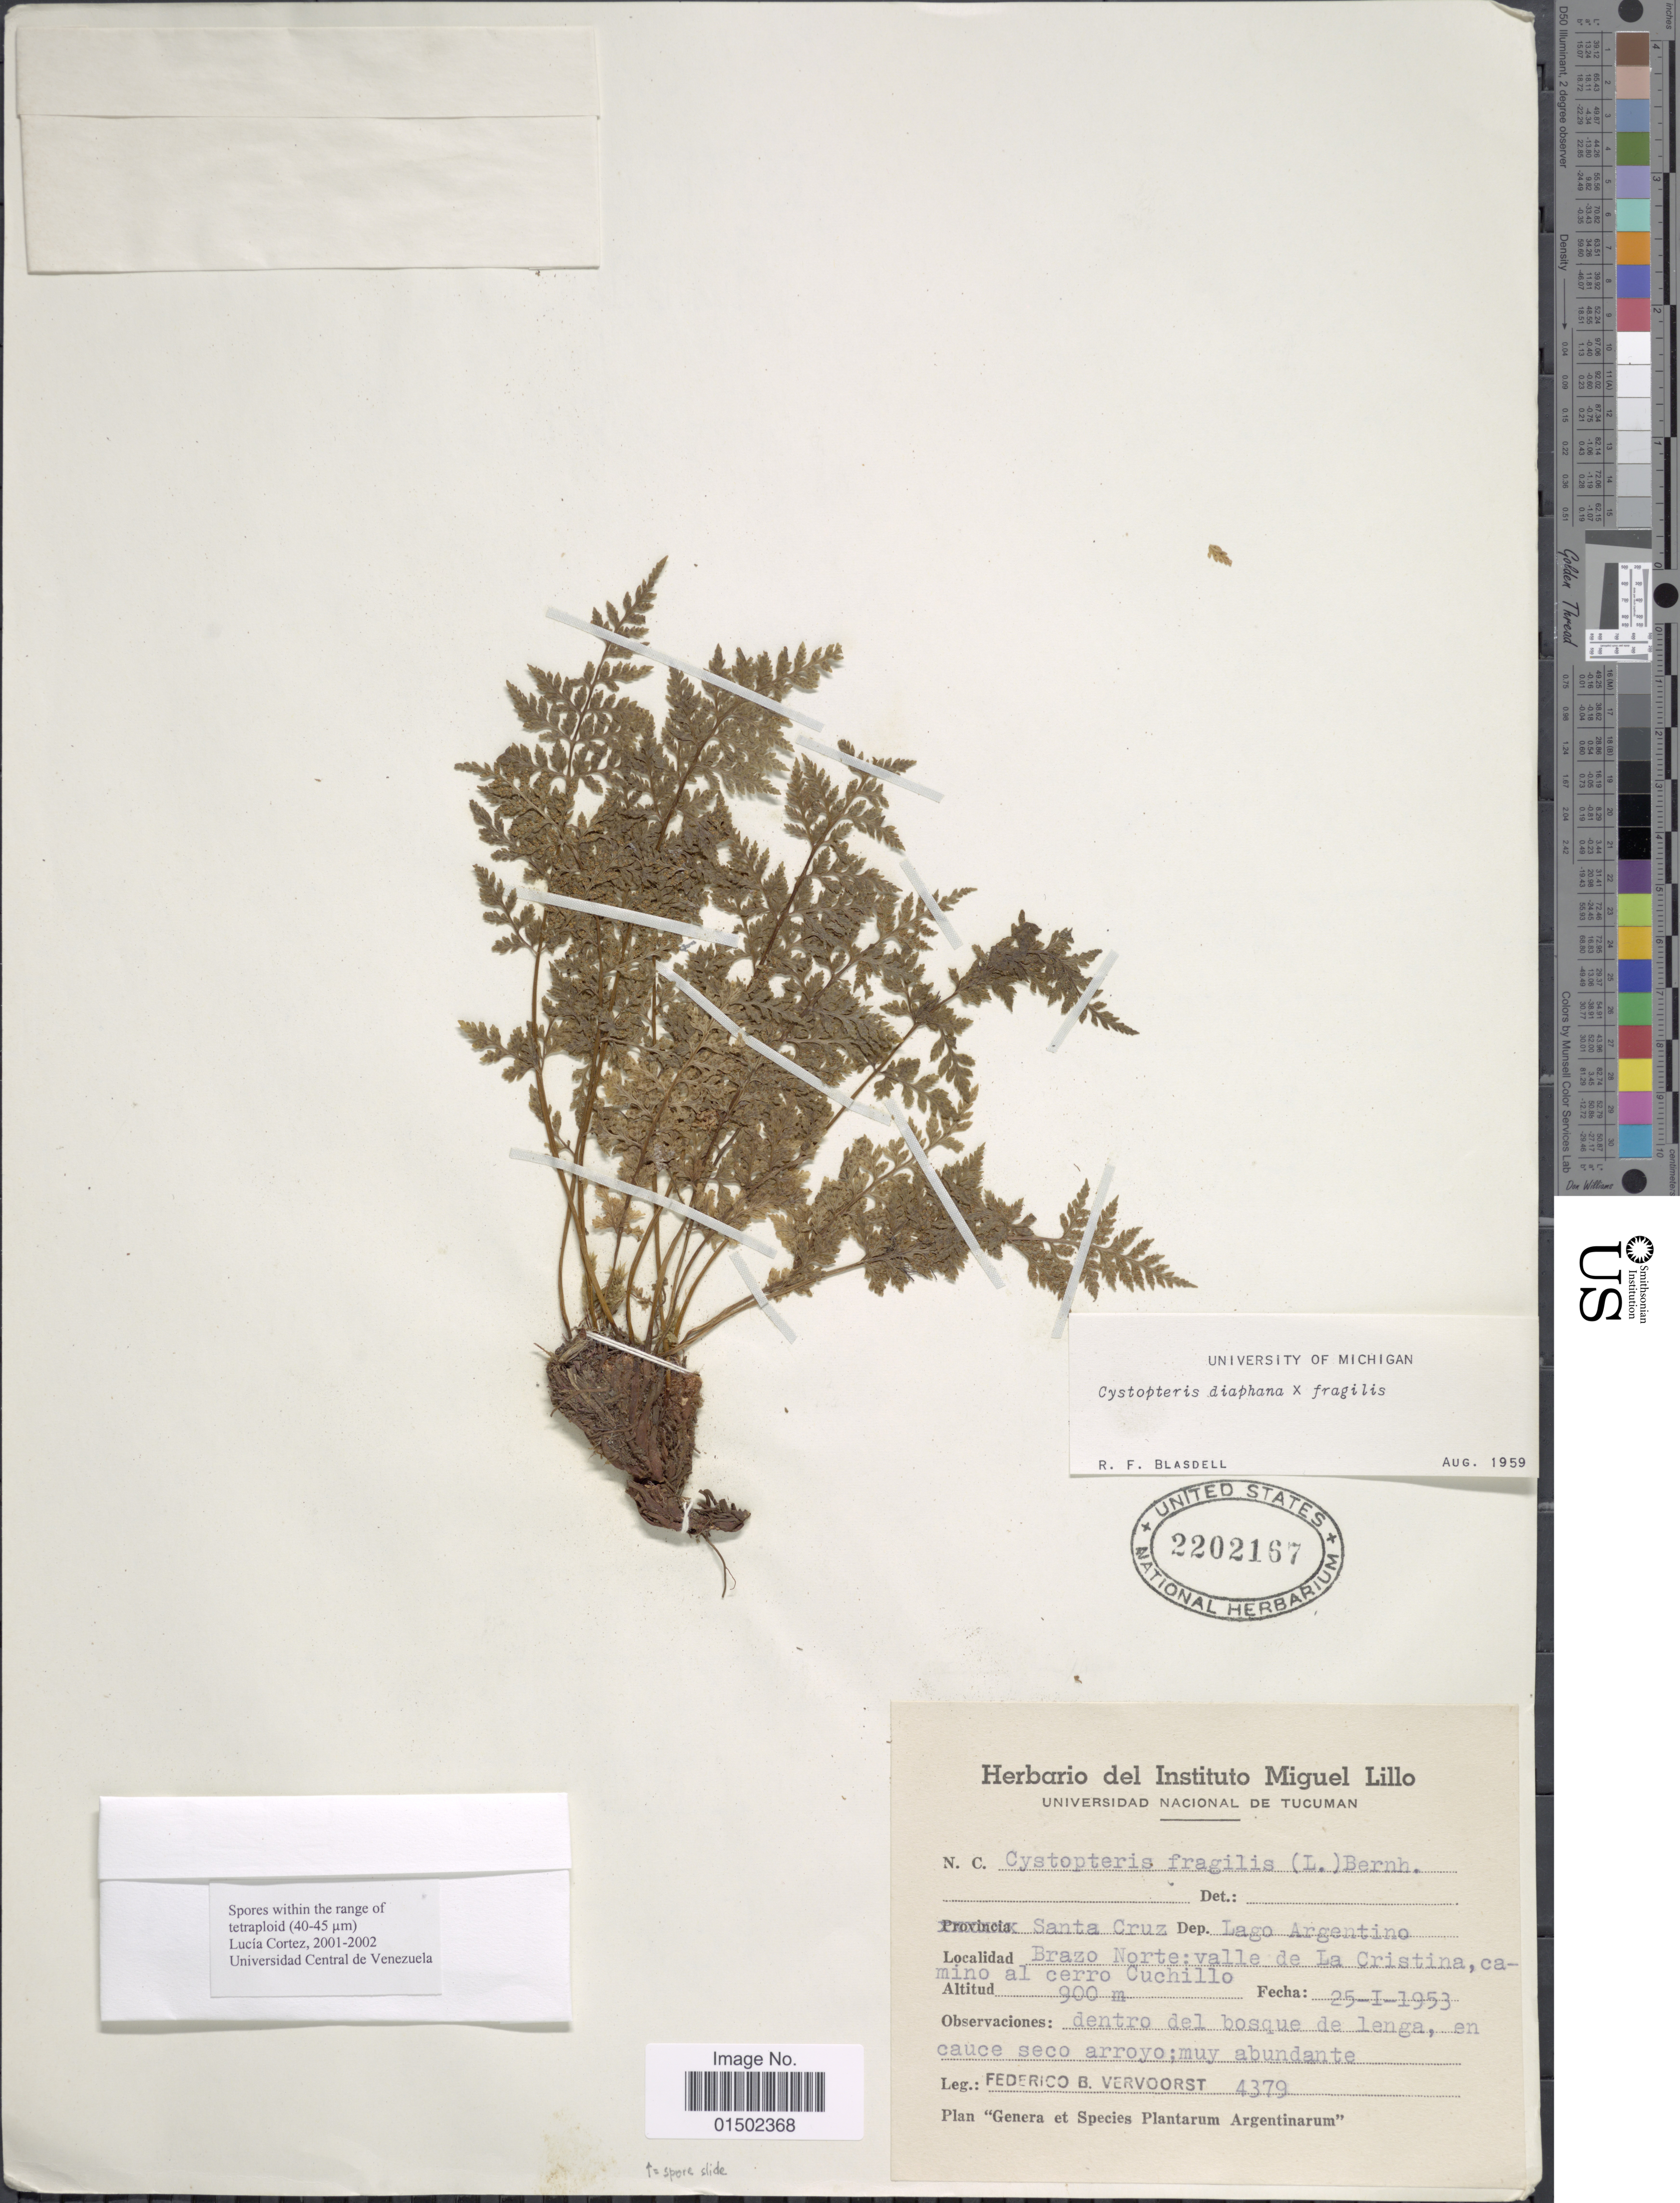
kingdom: Plantae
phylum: Tracheophyta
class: Polypodiopsida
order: Polypodiales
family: Cystopteridaceae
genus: Cystopteris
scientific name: Cystopteris diaphana x C. fragilis (L.) Bernh.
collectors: F. B. Vervoorst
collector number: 4379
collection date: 1953-01-25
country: Argentina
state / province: Santa Cruz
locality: Lago Argentina. Brazo Norte: valle de La Cristina, camino al cerro Cuchillo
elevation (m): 900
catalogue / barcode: US 2202167